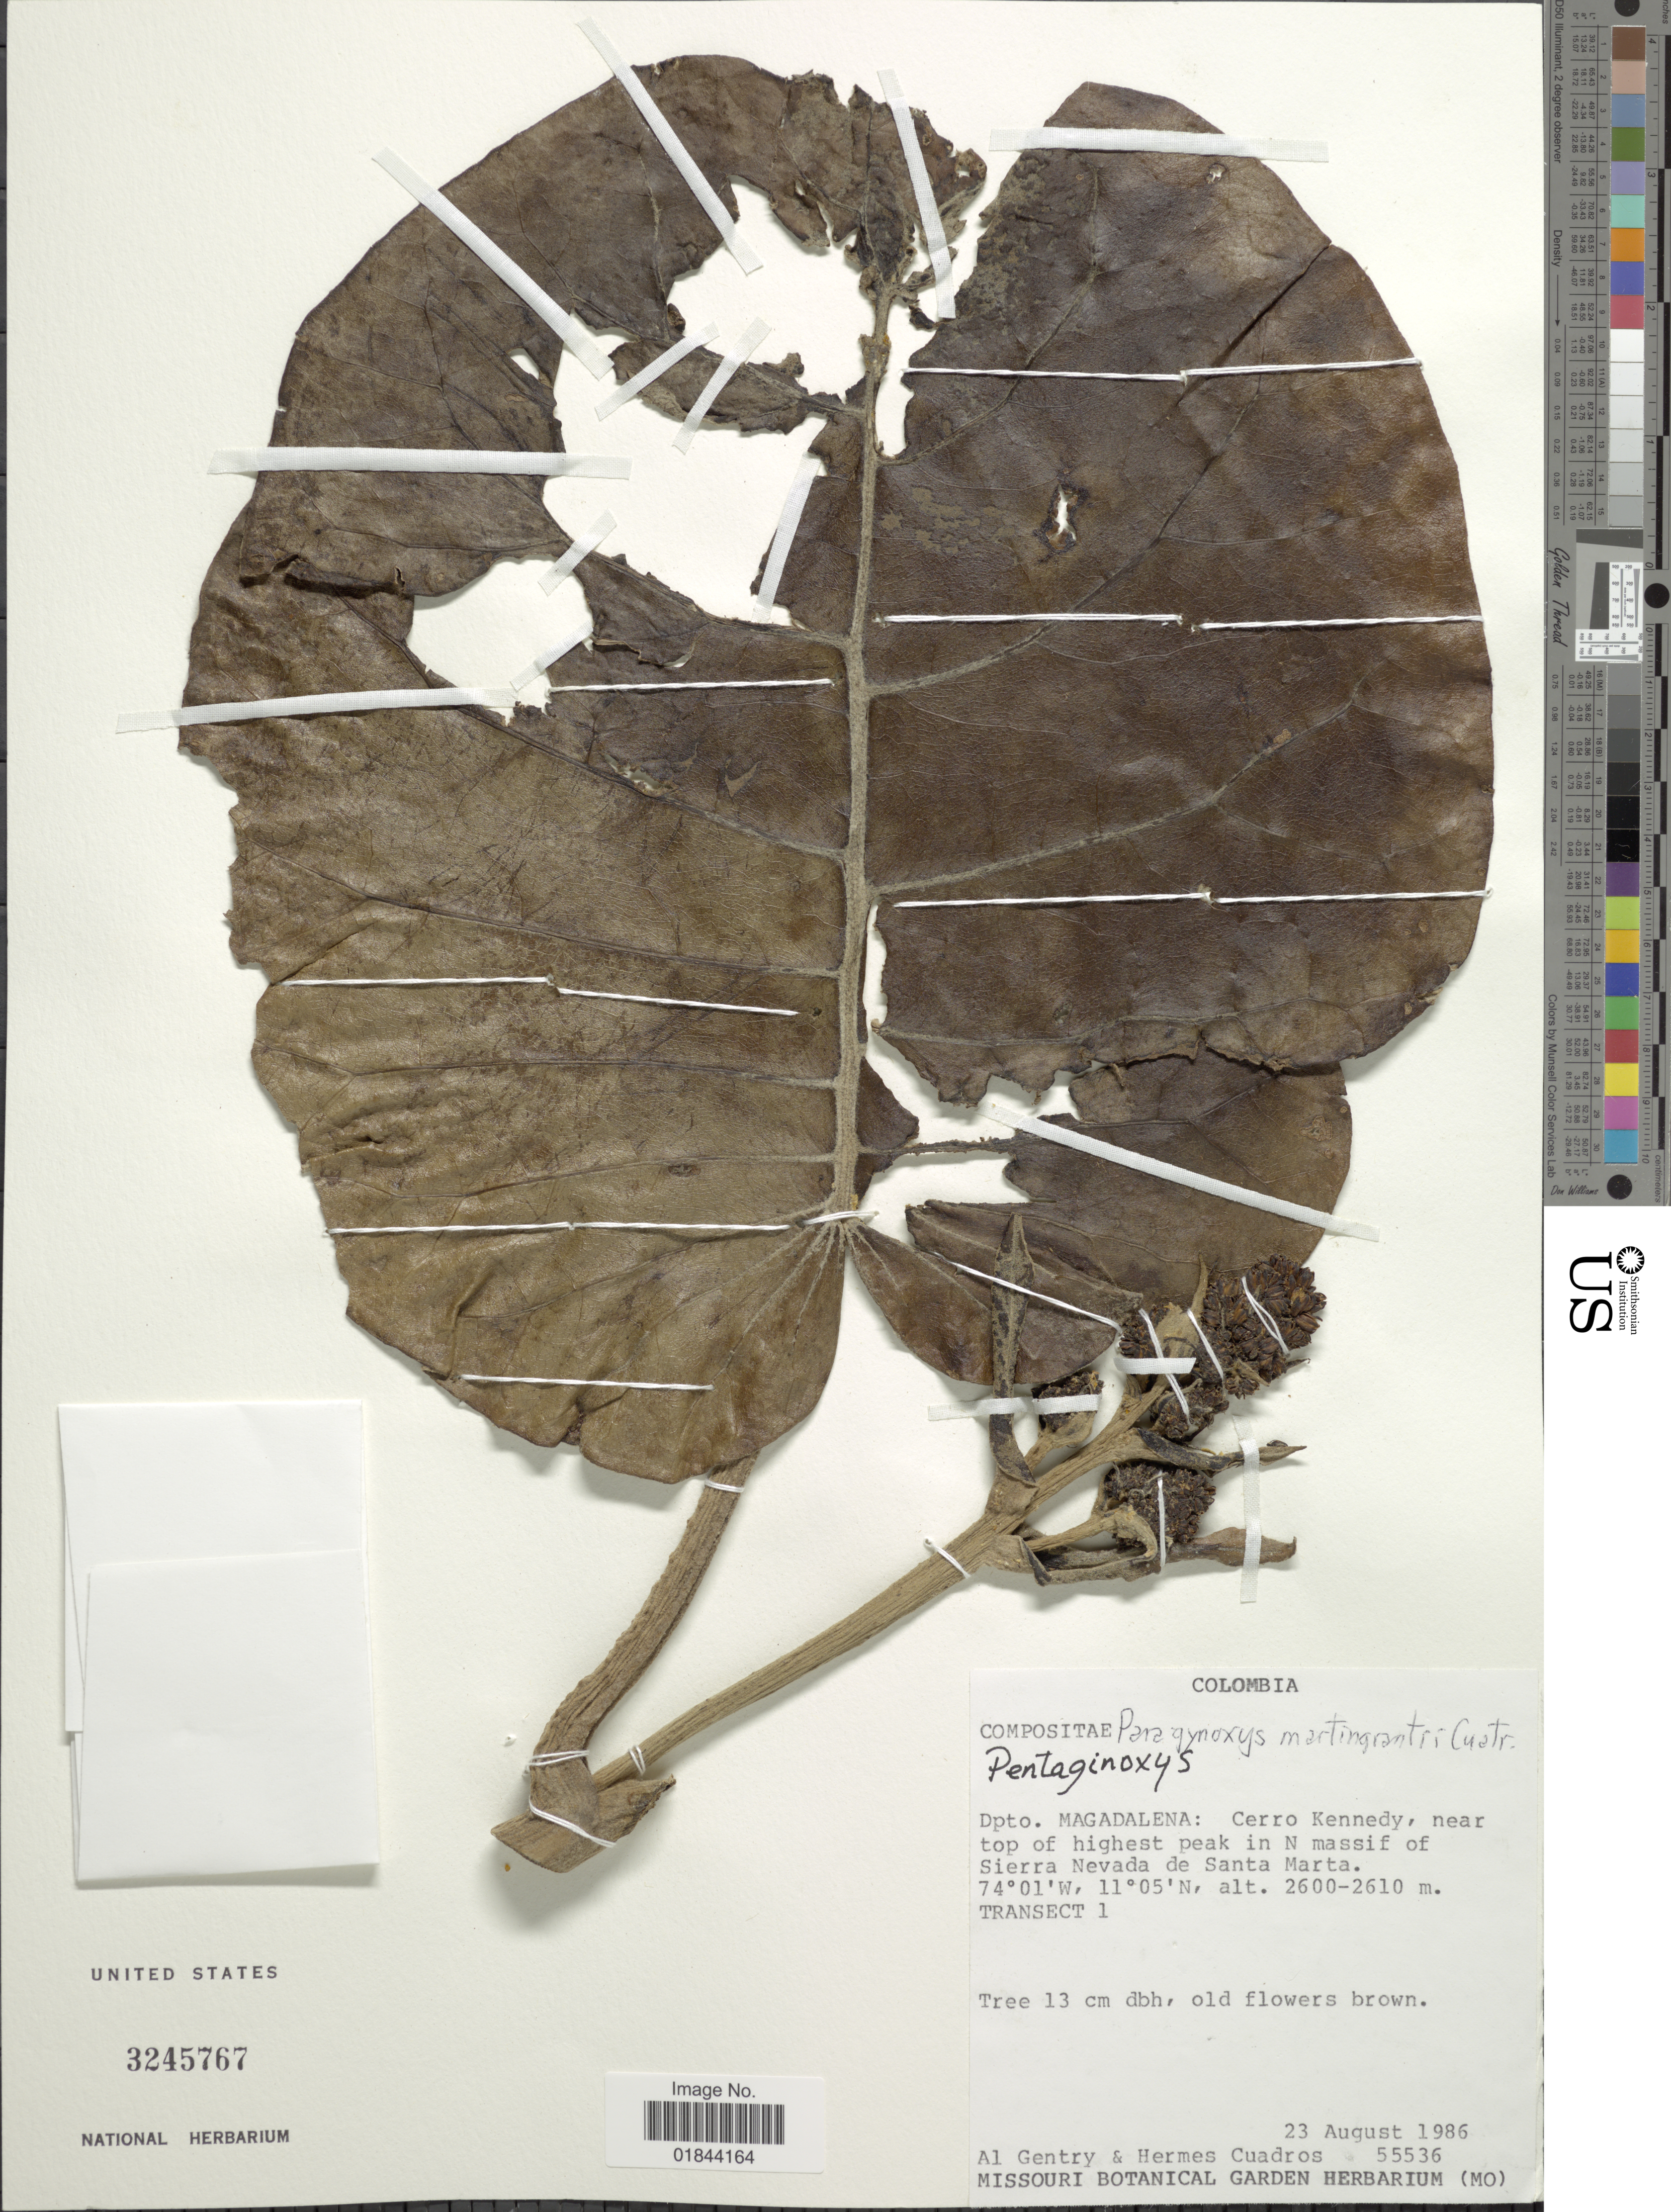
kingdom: Plantae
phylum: Tracheophyta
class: Magnoliopsida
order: Asterales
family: Asteraceae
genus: Paragynoxys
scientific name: Paragynoxys martingrantii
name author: Cuatrec.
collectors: A. H. Gentry & H. Cuadros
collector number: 55536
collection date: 1986-08-23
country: Colombia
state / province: Magdalena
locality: Cerro Kennedy, near top of highest peak in N massif of Sierra Nevada de Santa Marta, Transect 1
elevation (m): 2600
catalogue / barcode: US 3245767